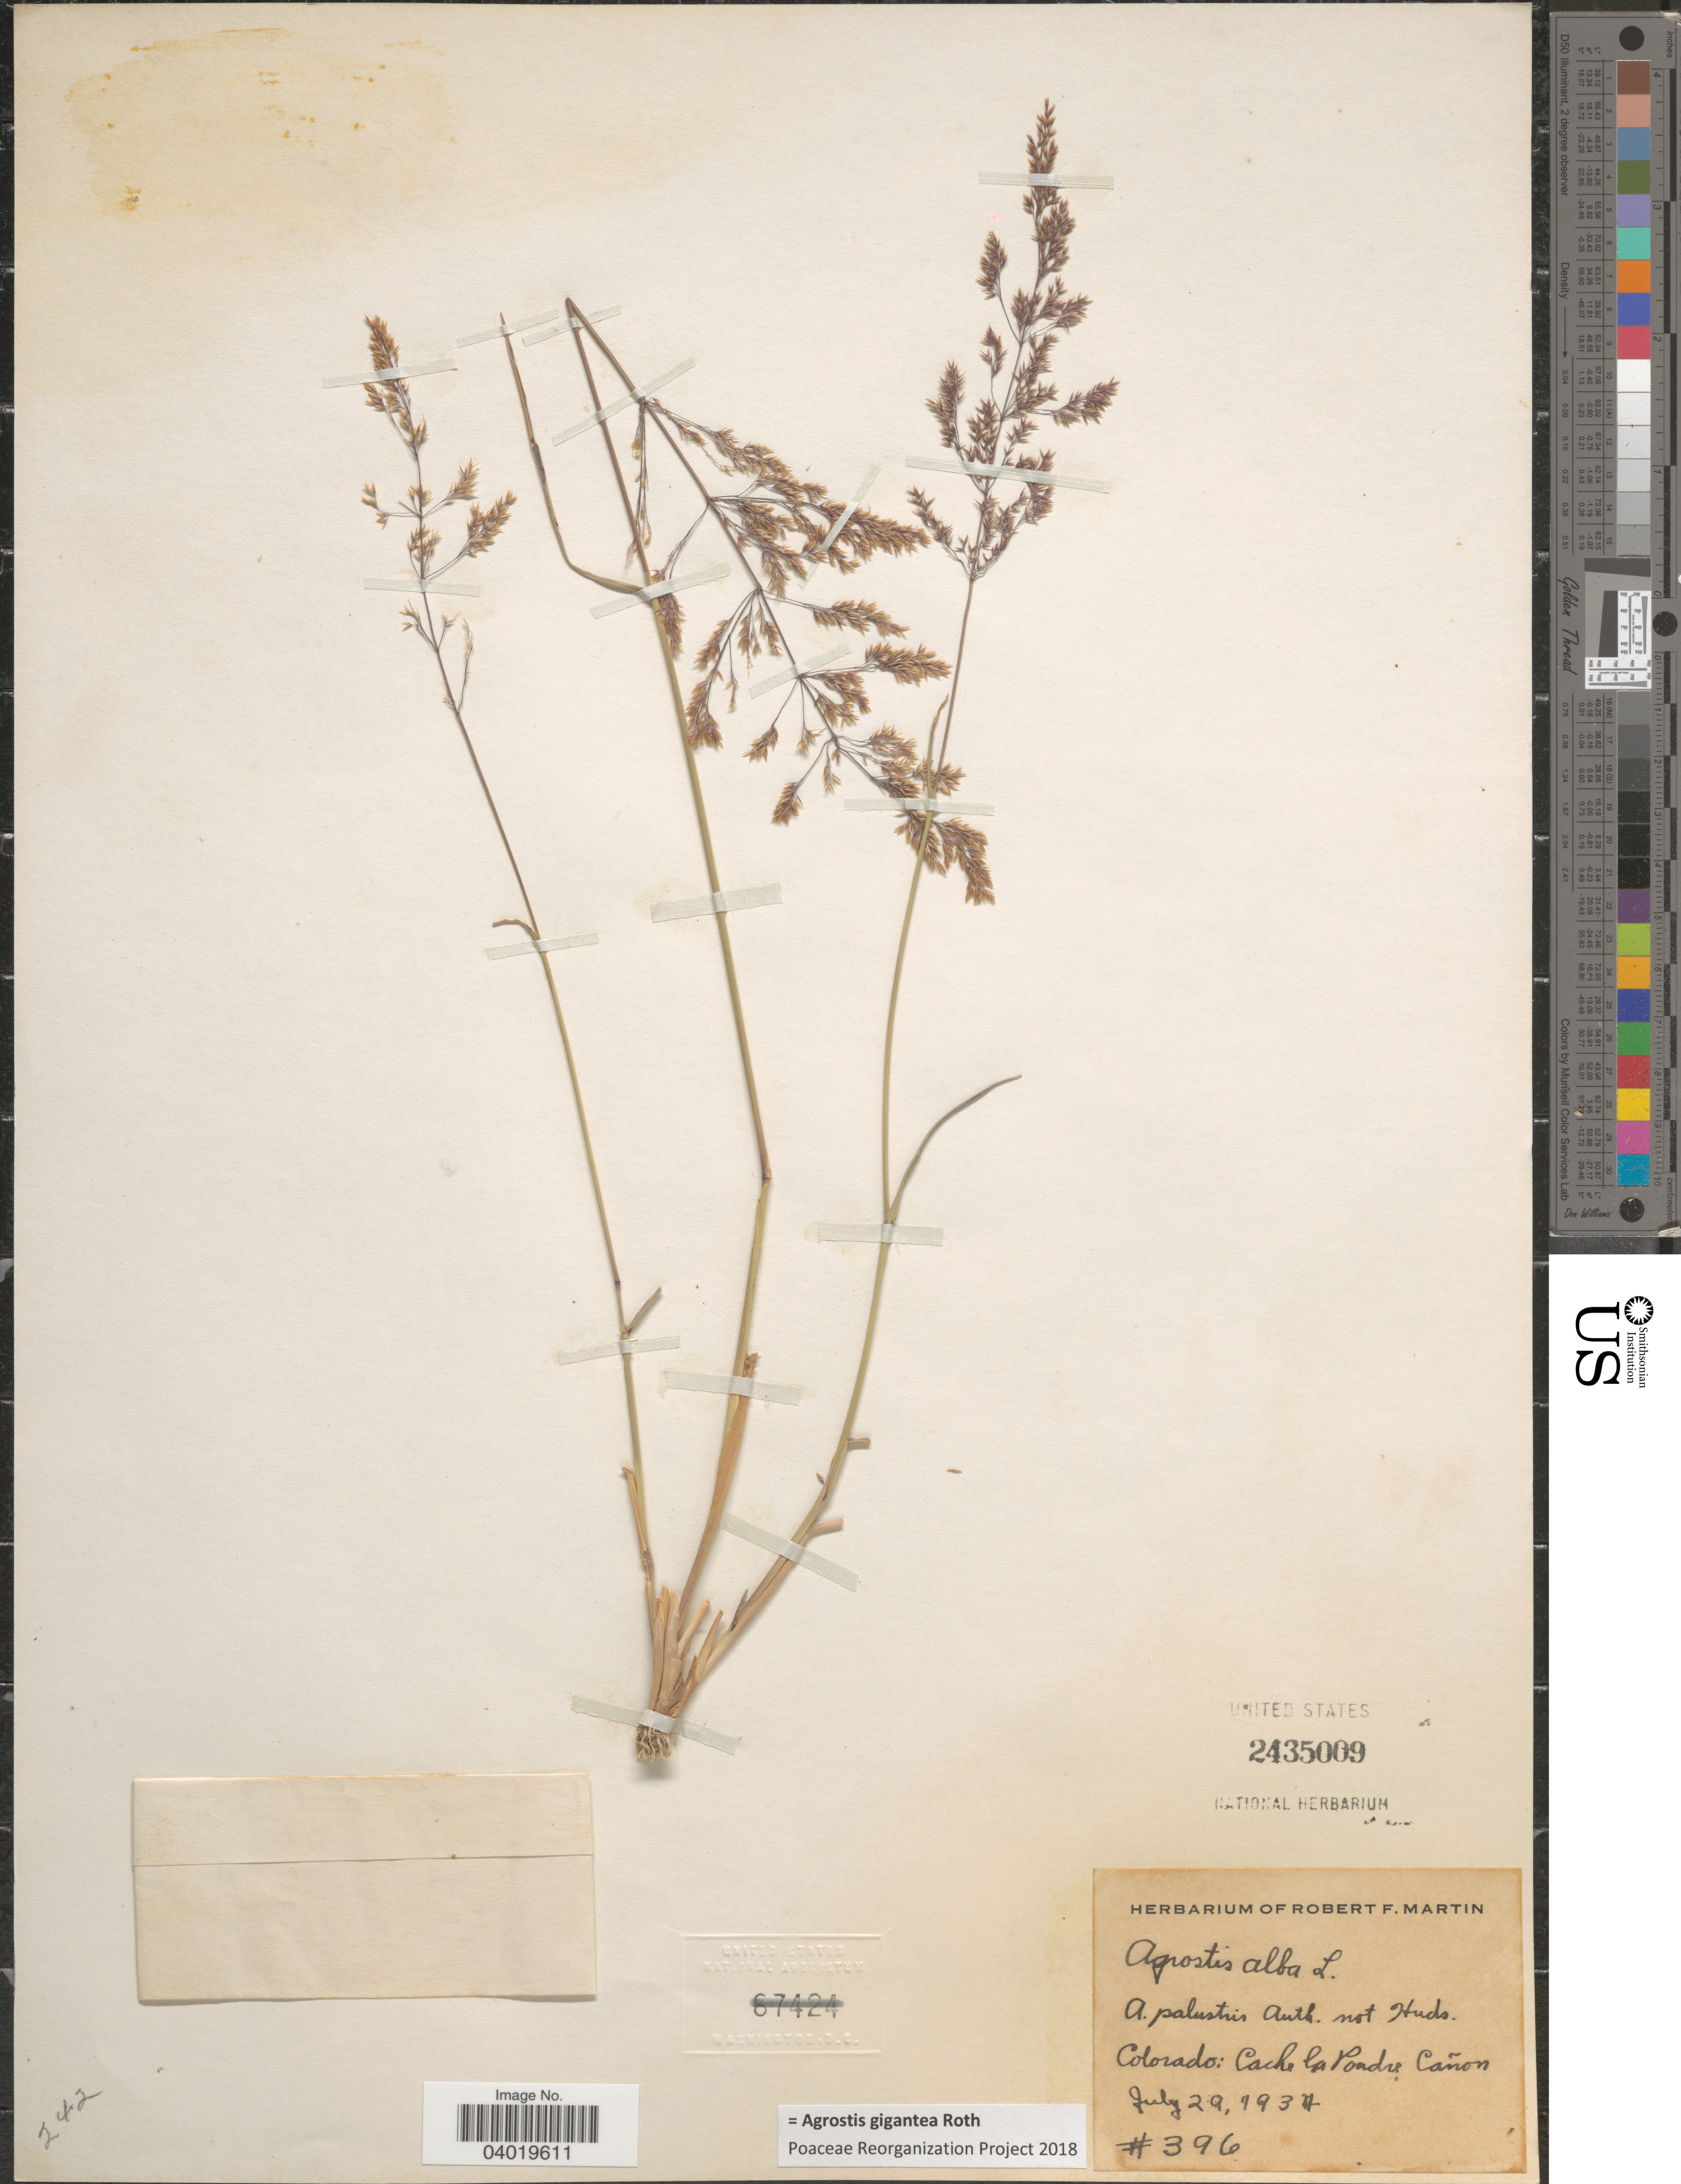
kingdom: Plantae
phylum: Tracheophyta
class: Liliopsida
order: Poales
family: Poaceae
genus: Agrostis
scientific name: Agrostis gigantea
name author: Roth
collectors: Ex herb. Robert F. Martin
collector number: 396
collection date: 1934-07-29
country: United States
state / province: Colorado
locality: Cache la Pondre Cañon.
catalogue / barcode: US 2435009